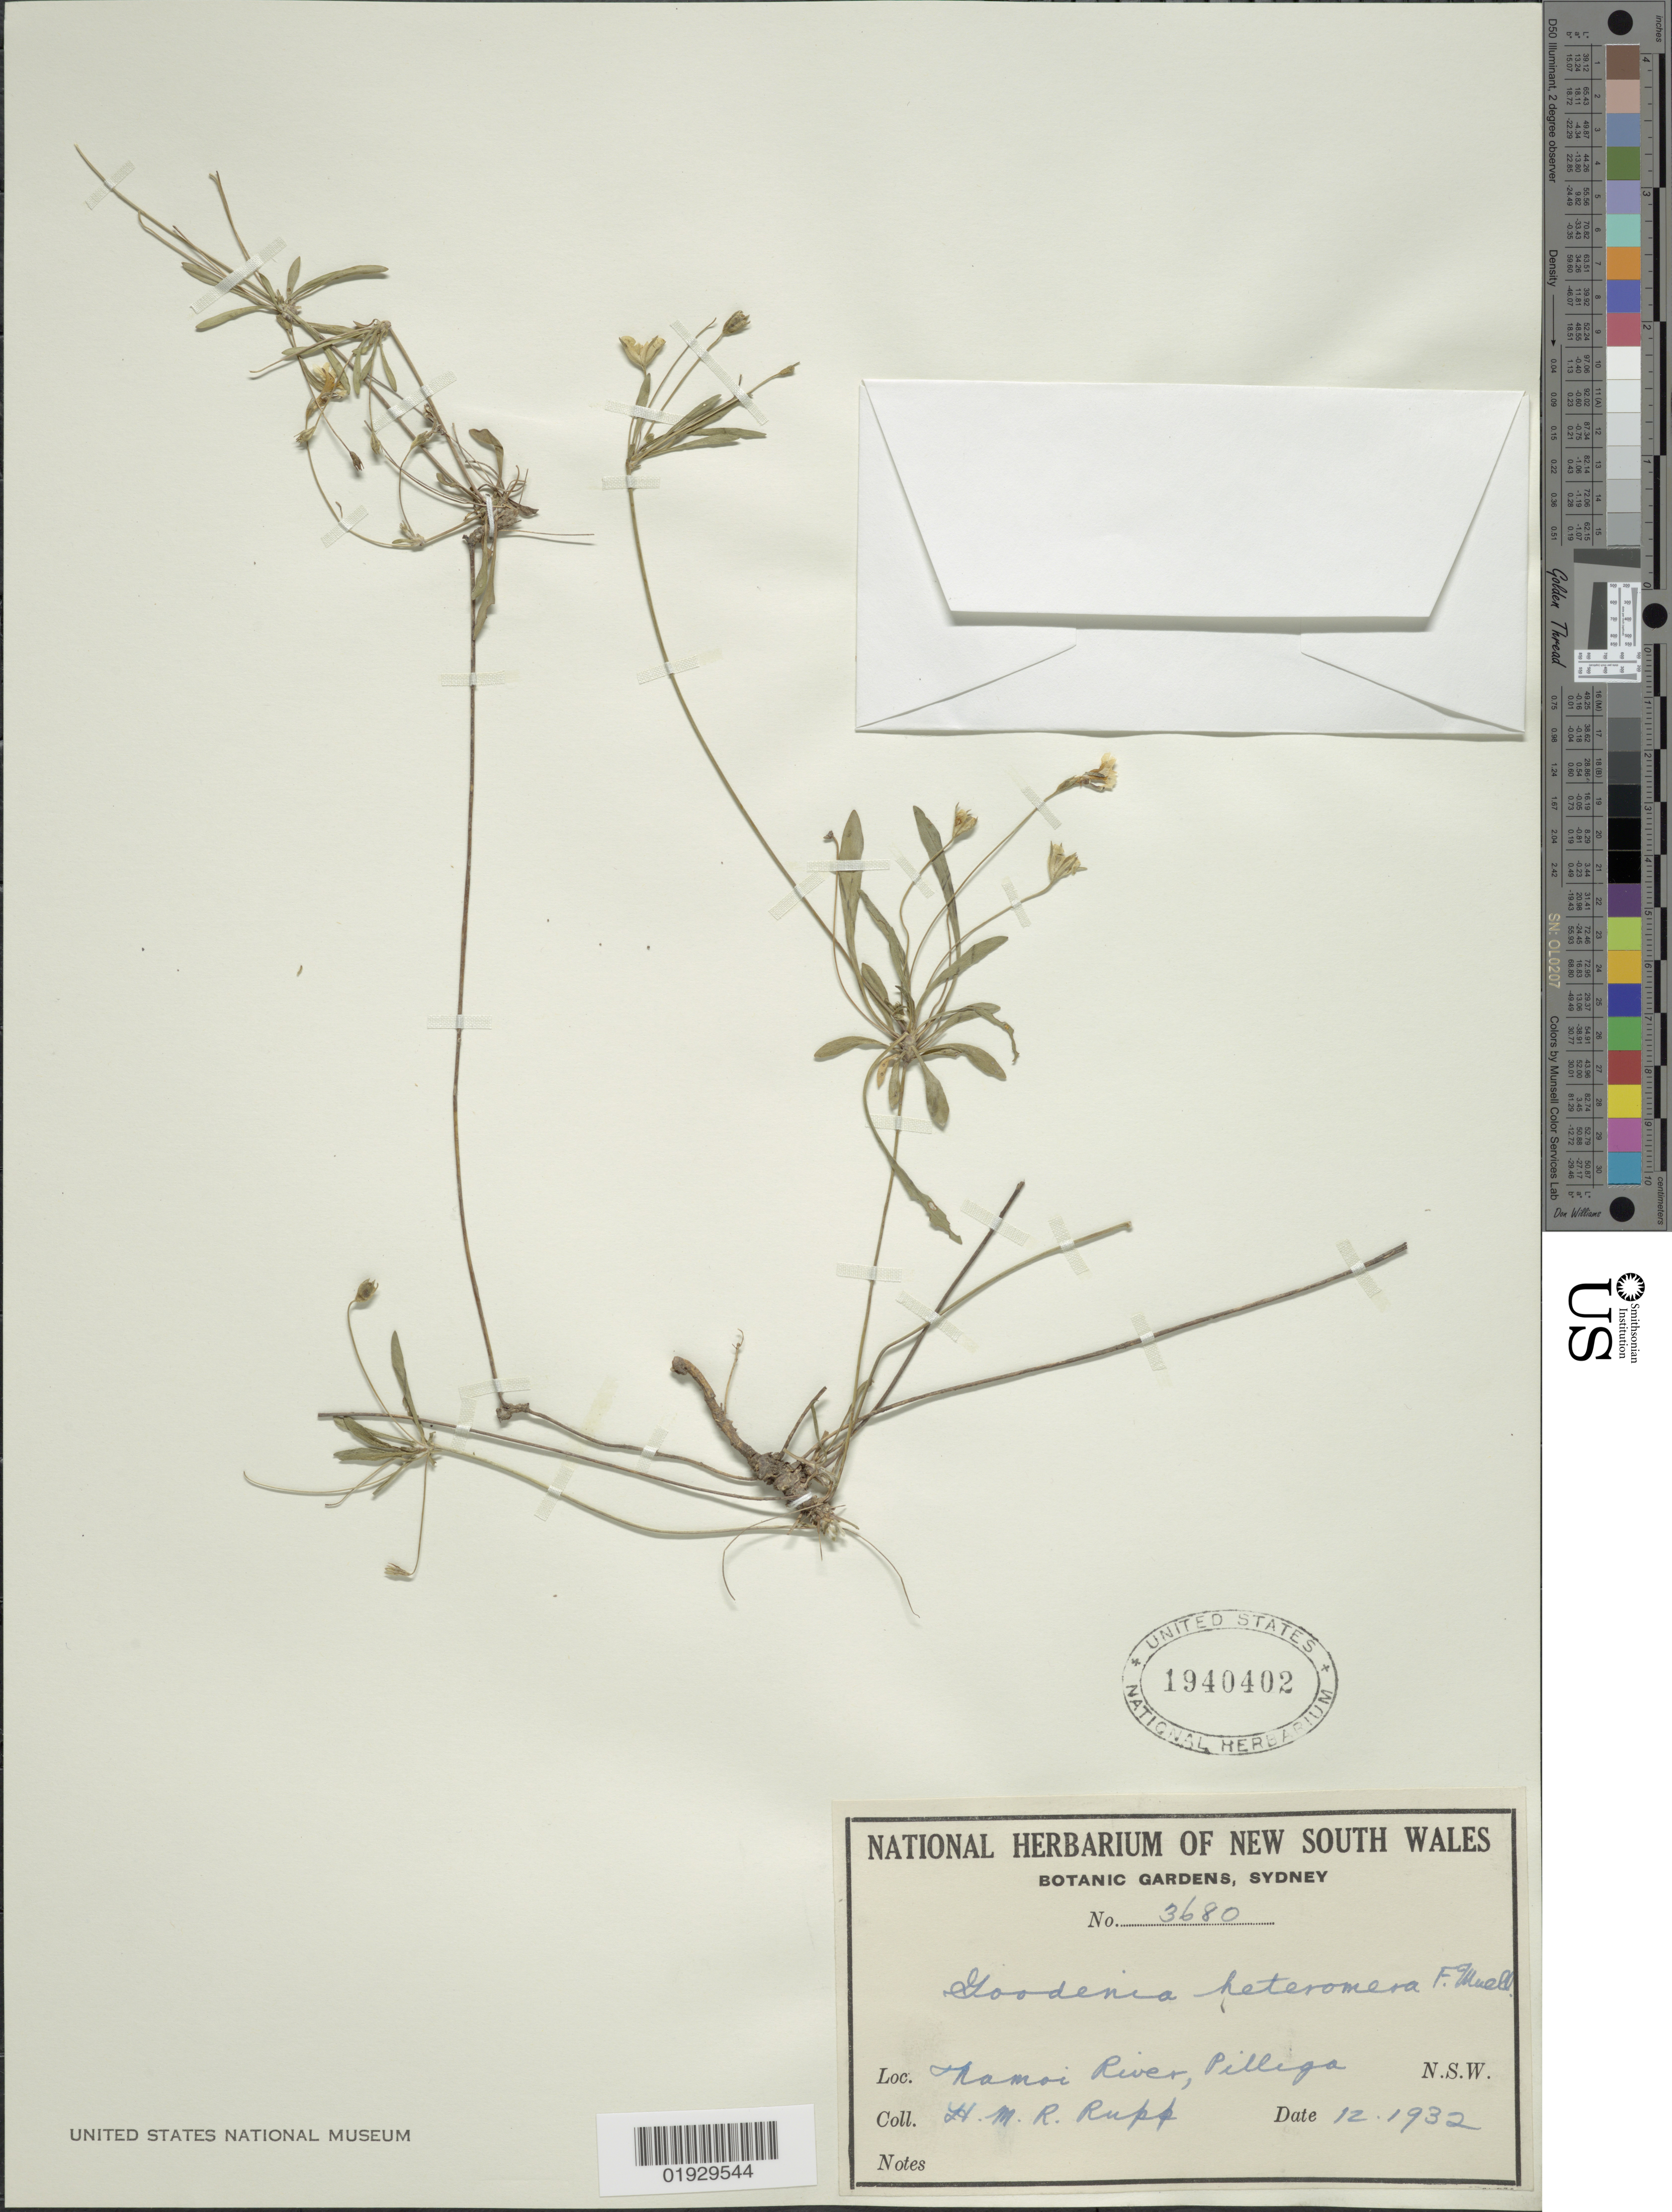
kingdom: Plantae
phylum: Tracheophyta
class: Magnoliopsida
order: Asterales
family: Goodeniaceae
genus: Goodenia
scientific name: Goodenia heteromera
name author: F. Muell.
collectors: H. Rupp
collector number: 3680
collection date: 1932-12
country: Australia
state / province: New South Wales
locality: Namoi River, Pilliga.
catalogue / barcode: US 1940402